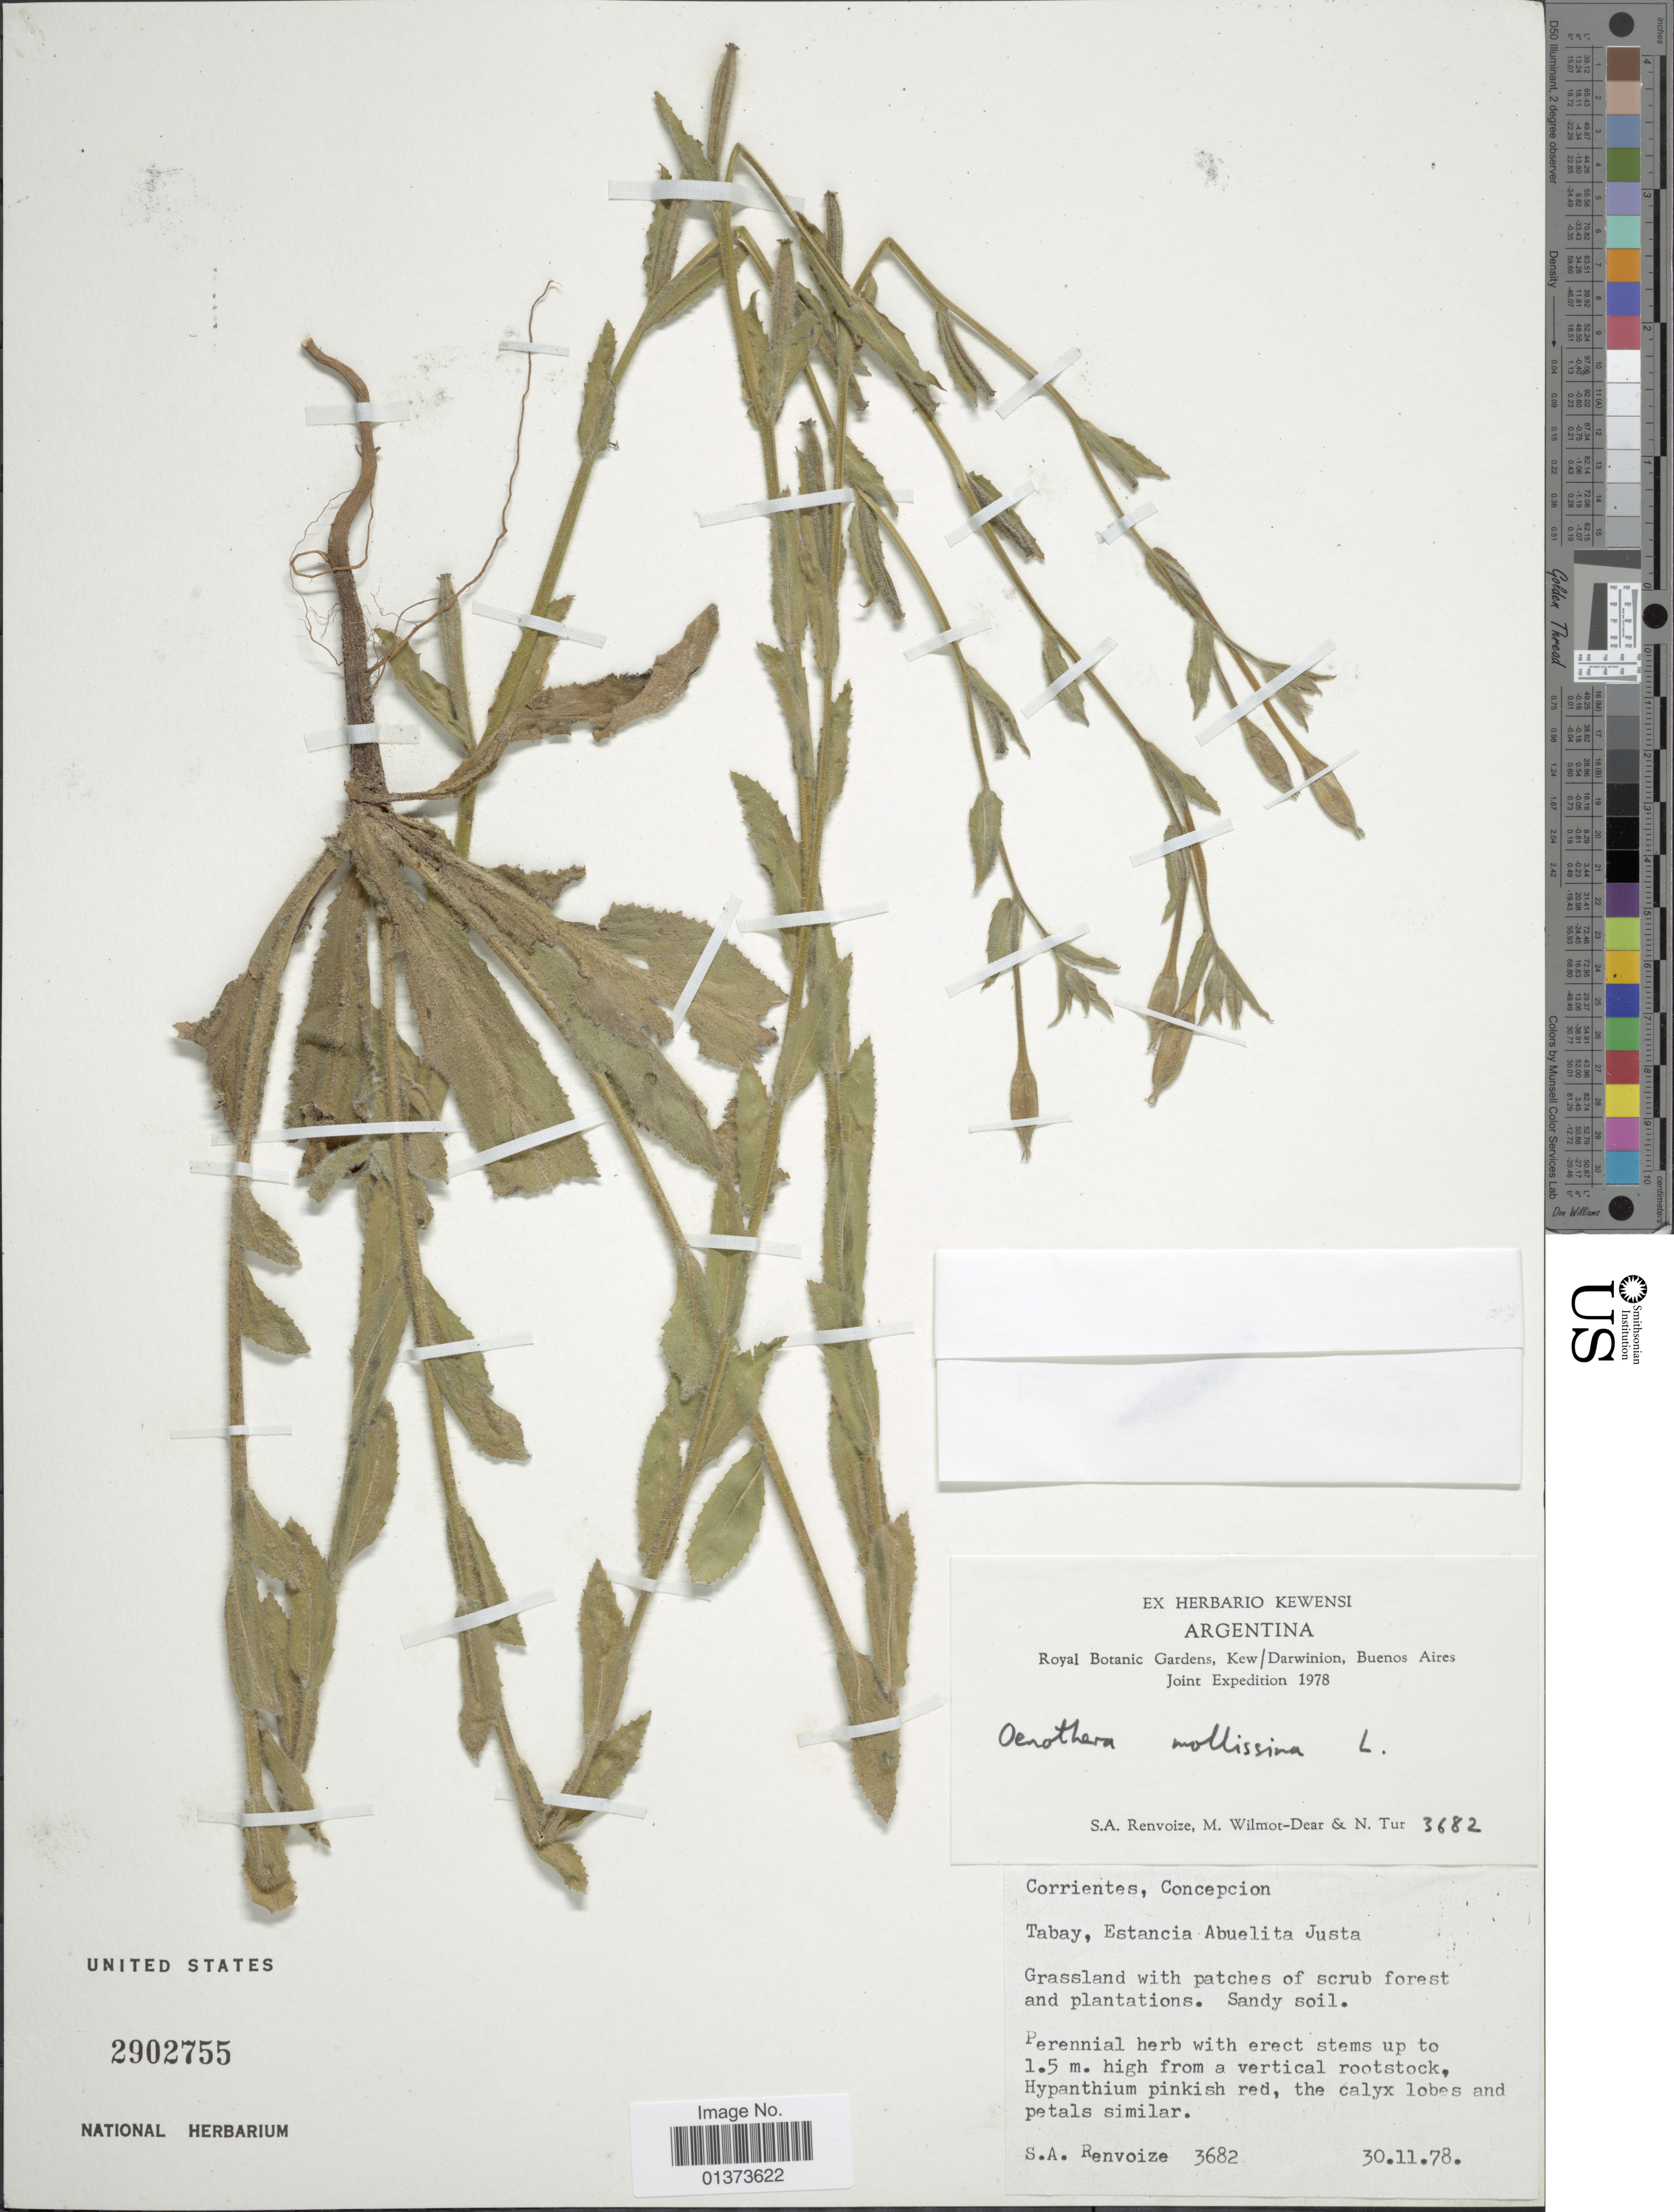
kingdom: Plantae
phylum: Tracheophyta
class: Magnoliopsida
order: Myrtales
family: Onagraceae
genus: Oenothera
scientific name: Oenothera mollissima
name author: L.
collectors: S. A. Renvoize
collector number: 3682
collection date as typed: Transcribed d/m/y: 30/11/78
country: Argentina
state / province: Corrientes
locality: Tabay, Estancia Abuelita Justa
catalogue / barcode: US 2902755